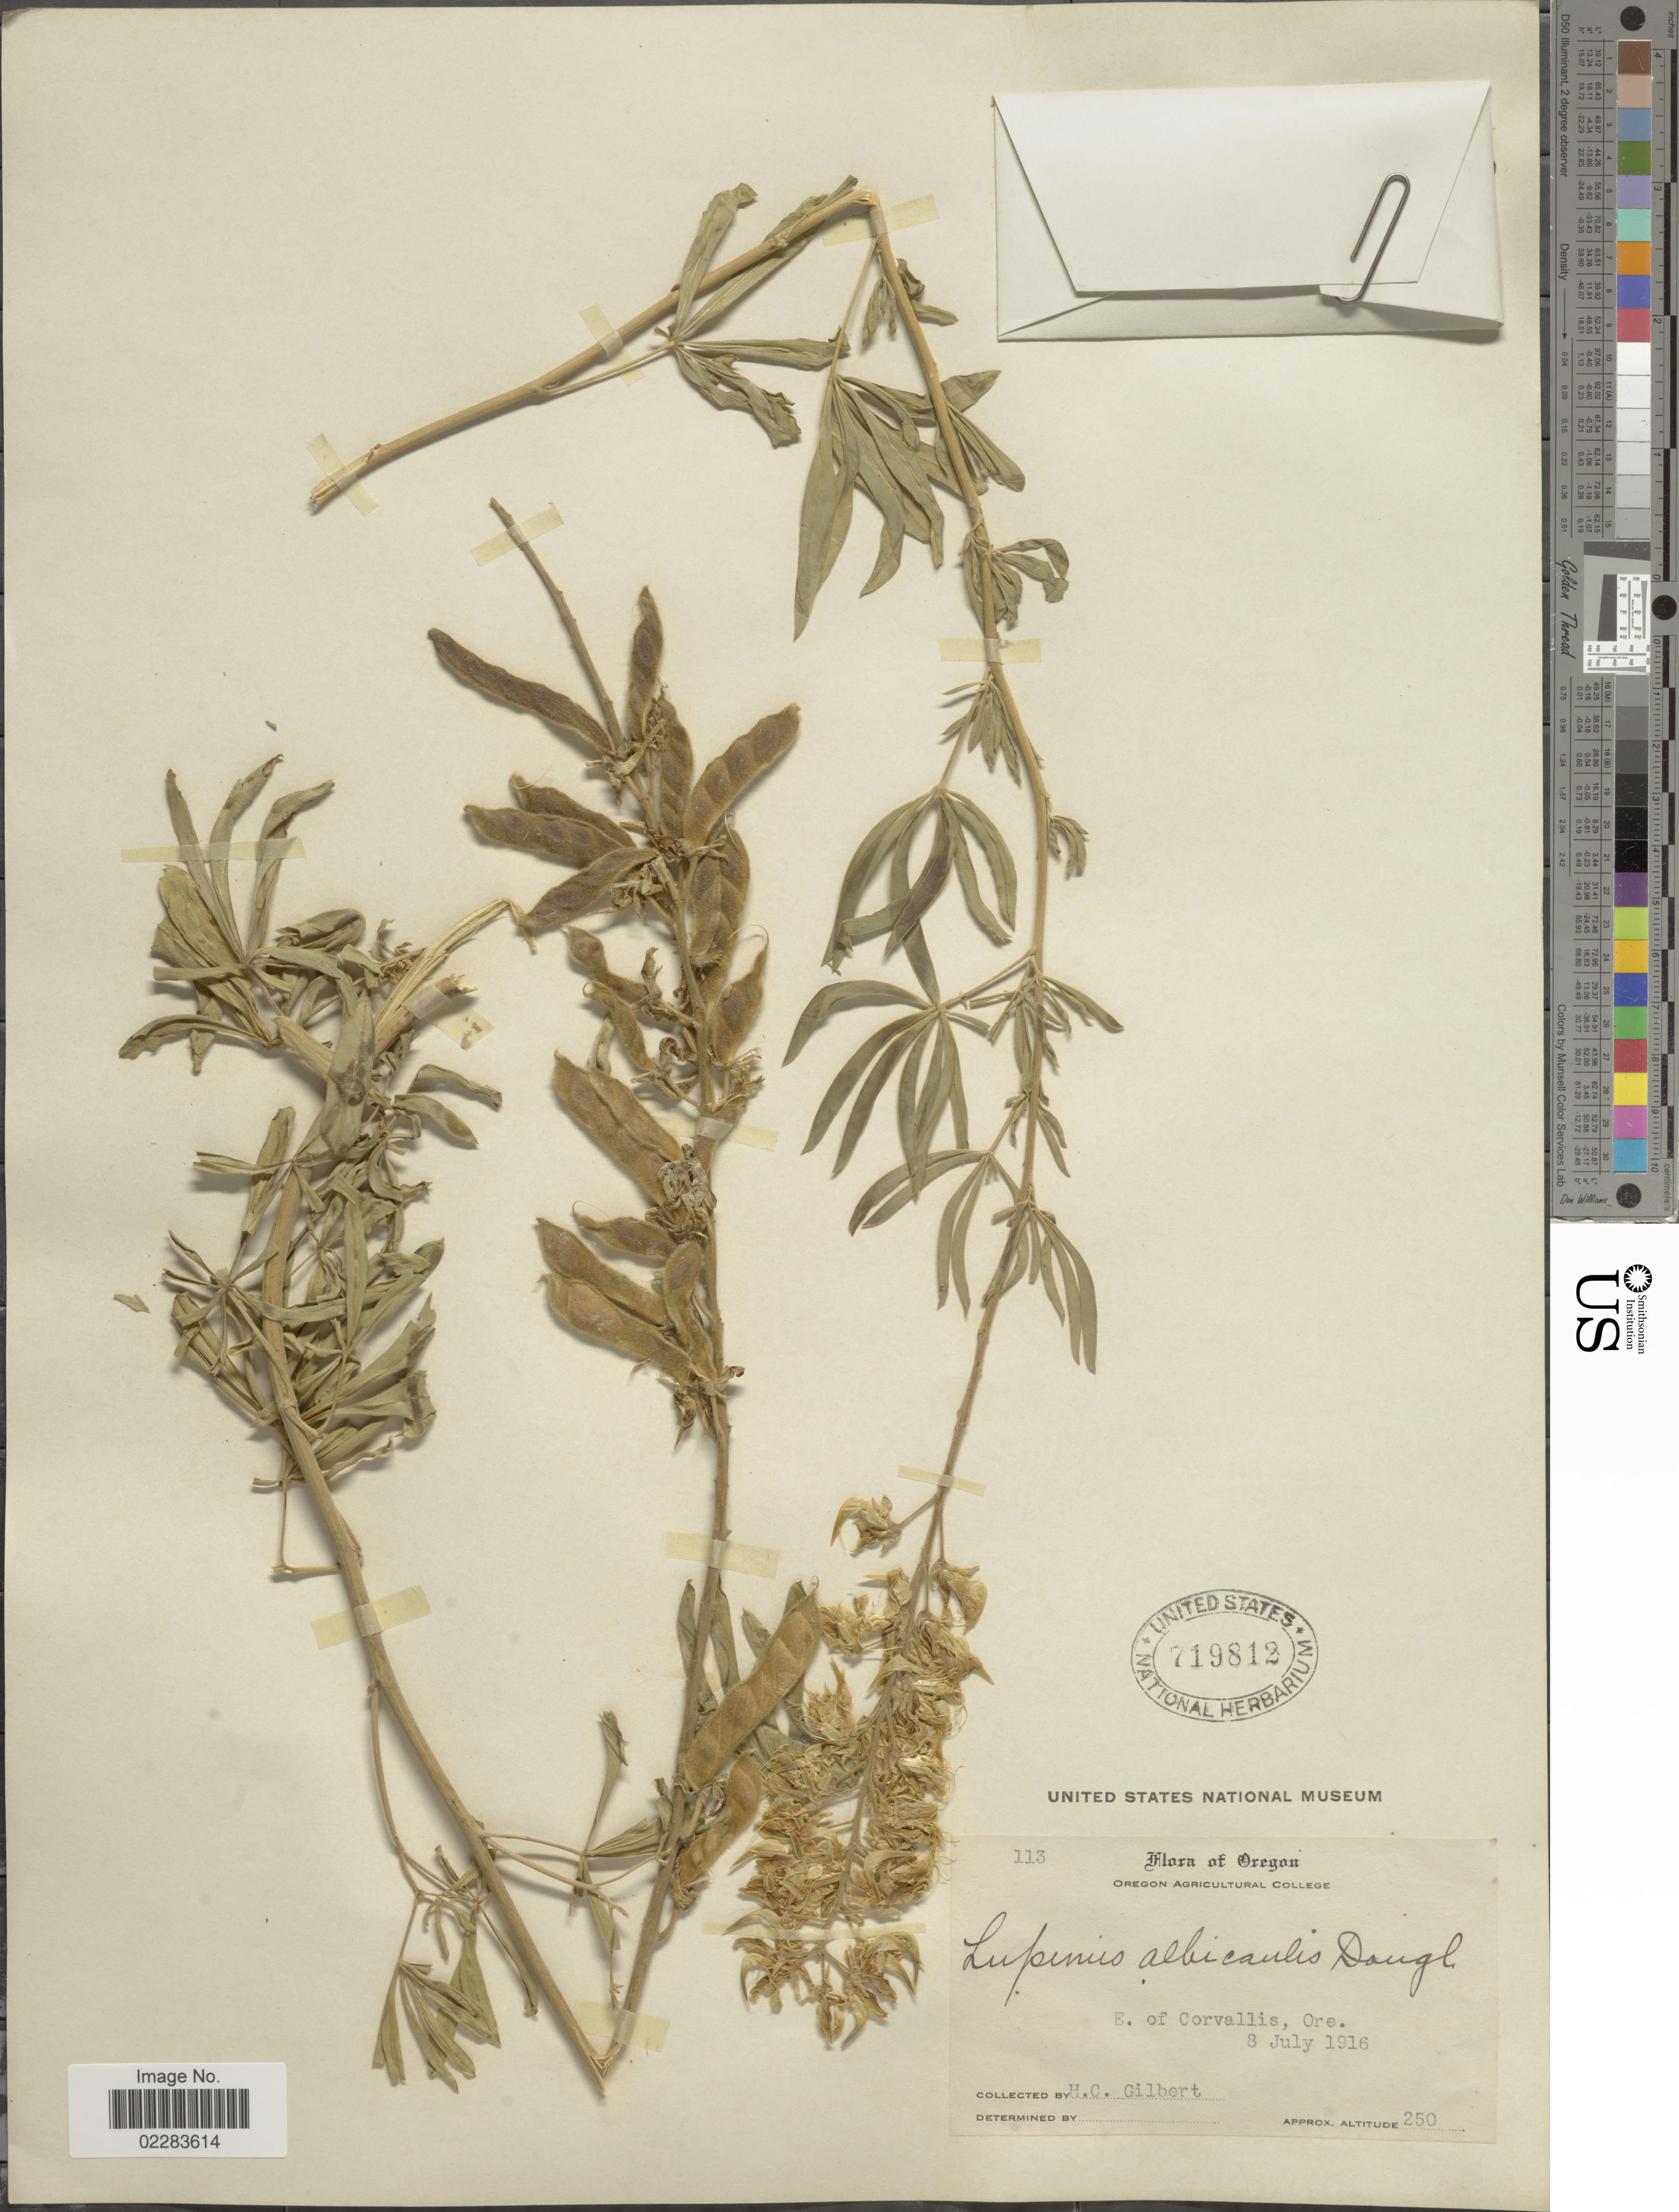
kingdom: Plantae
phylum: Tracheophyta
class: Magnoliopsida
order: Fabales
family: Fabaceae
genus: Lupinus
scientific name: Lupinus albicaulis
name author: Douglas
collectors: H. Gilbert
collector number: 113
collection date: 1916-07-08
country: United States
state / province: Oregon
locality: E. of Corvallis, Ore.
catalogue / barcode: US 719812